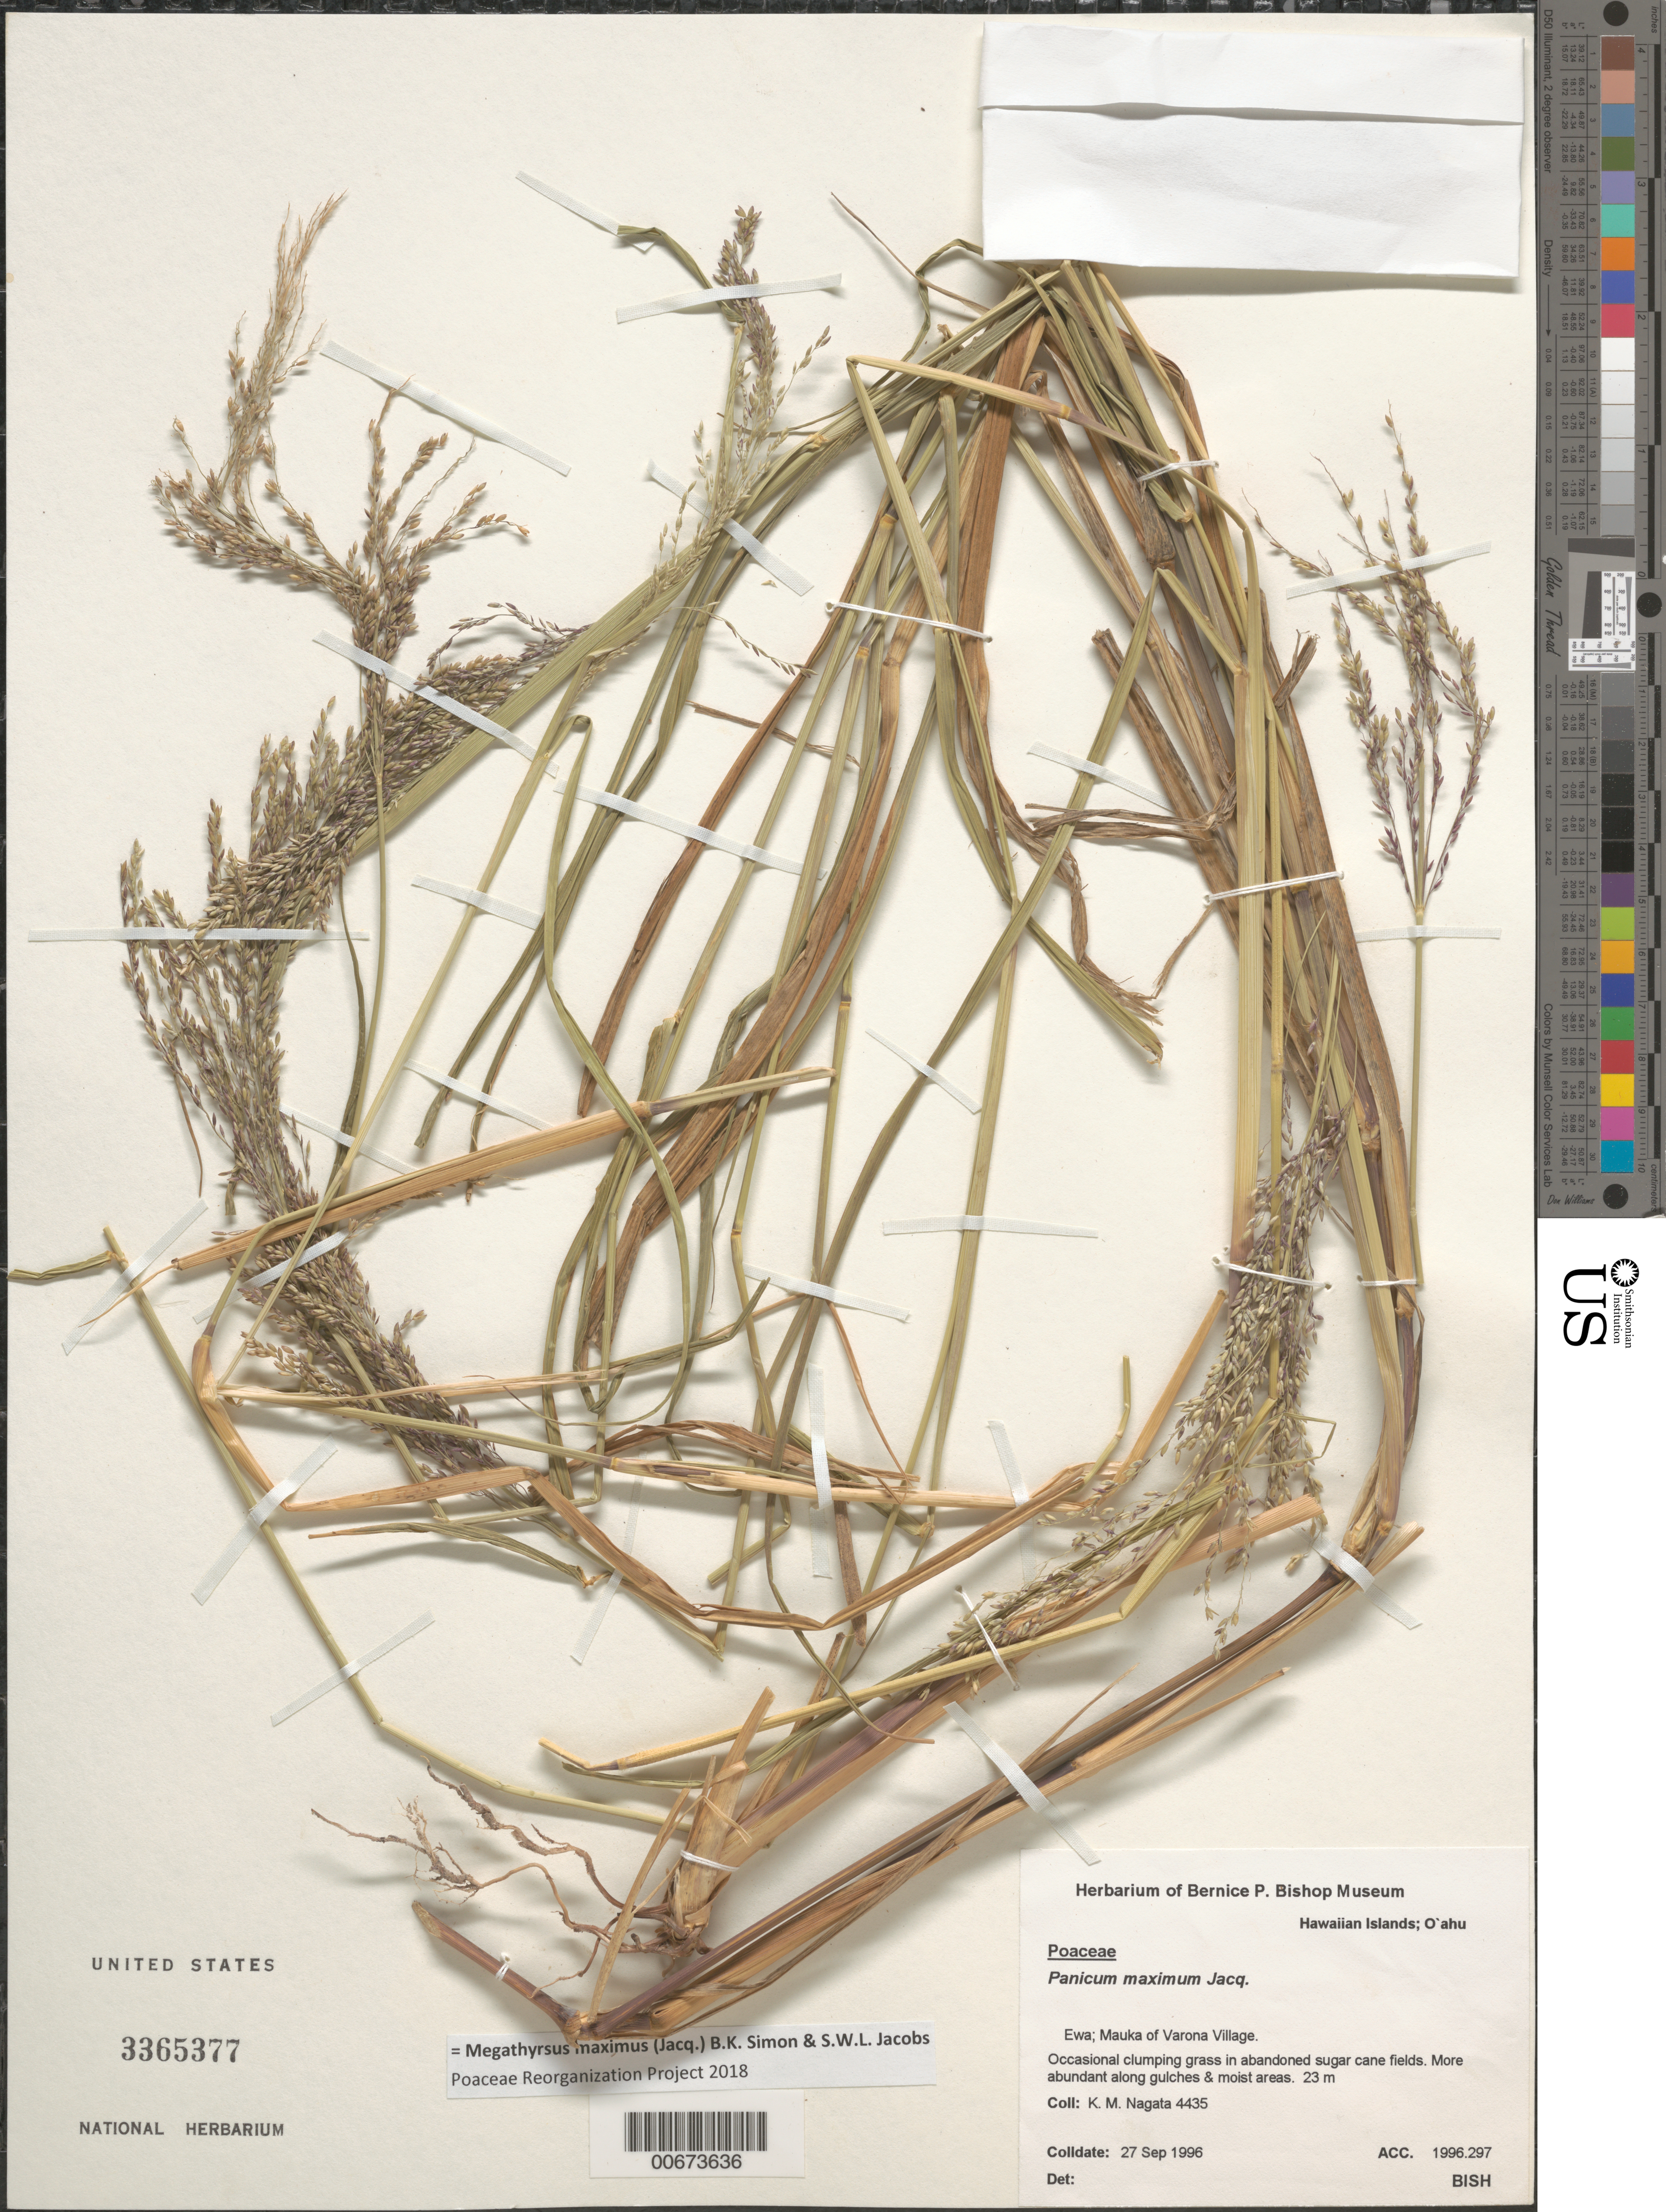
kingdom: Plantae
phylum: Tracheophyta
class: Liliopsida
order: Poales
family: Poaceae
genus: Panicum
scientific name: Panicum maximum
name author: Jacq.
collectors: K. Nagata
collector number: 4435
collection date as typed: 27 Sep 1996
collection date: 1996-09-27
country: United States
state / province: Hawaii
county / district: Honolulu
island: Oahu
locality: Ewa; Mauka of Varona Village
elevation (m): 23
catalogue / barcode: US 3365377